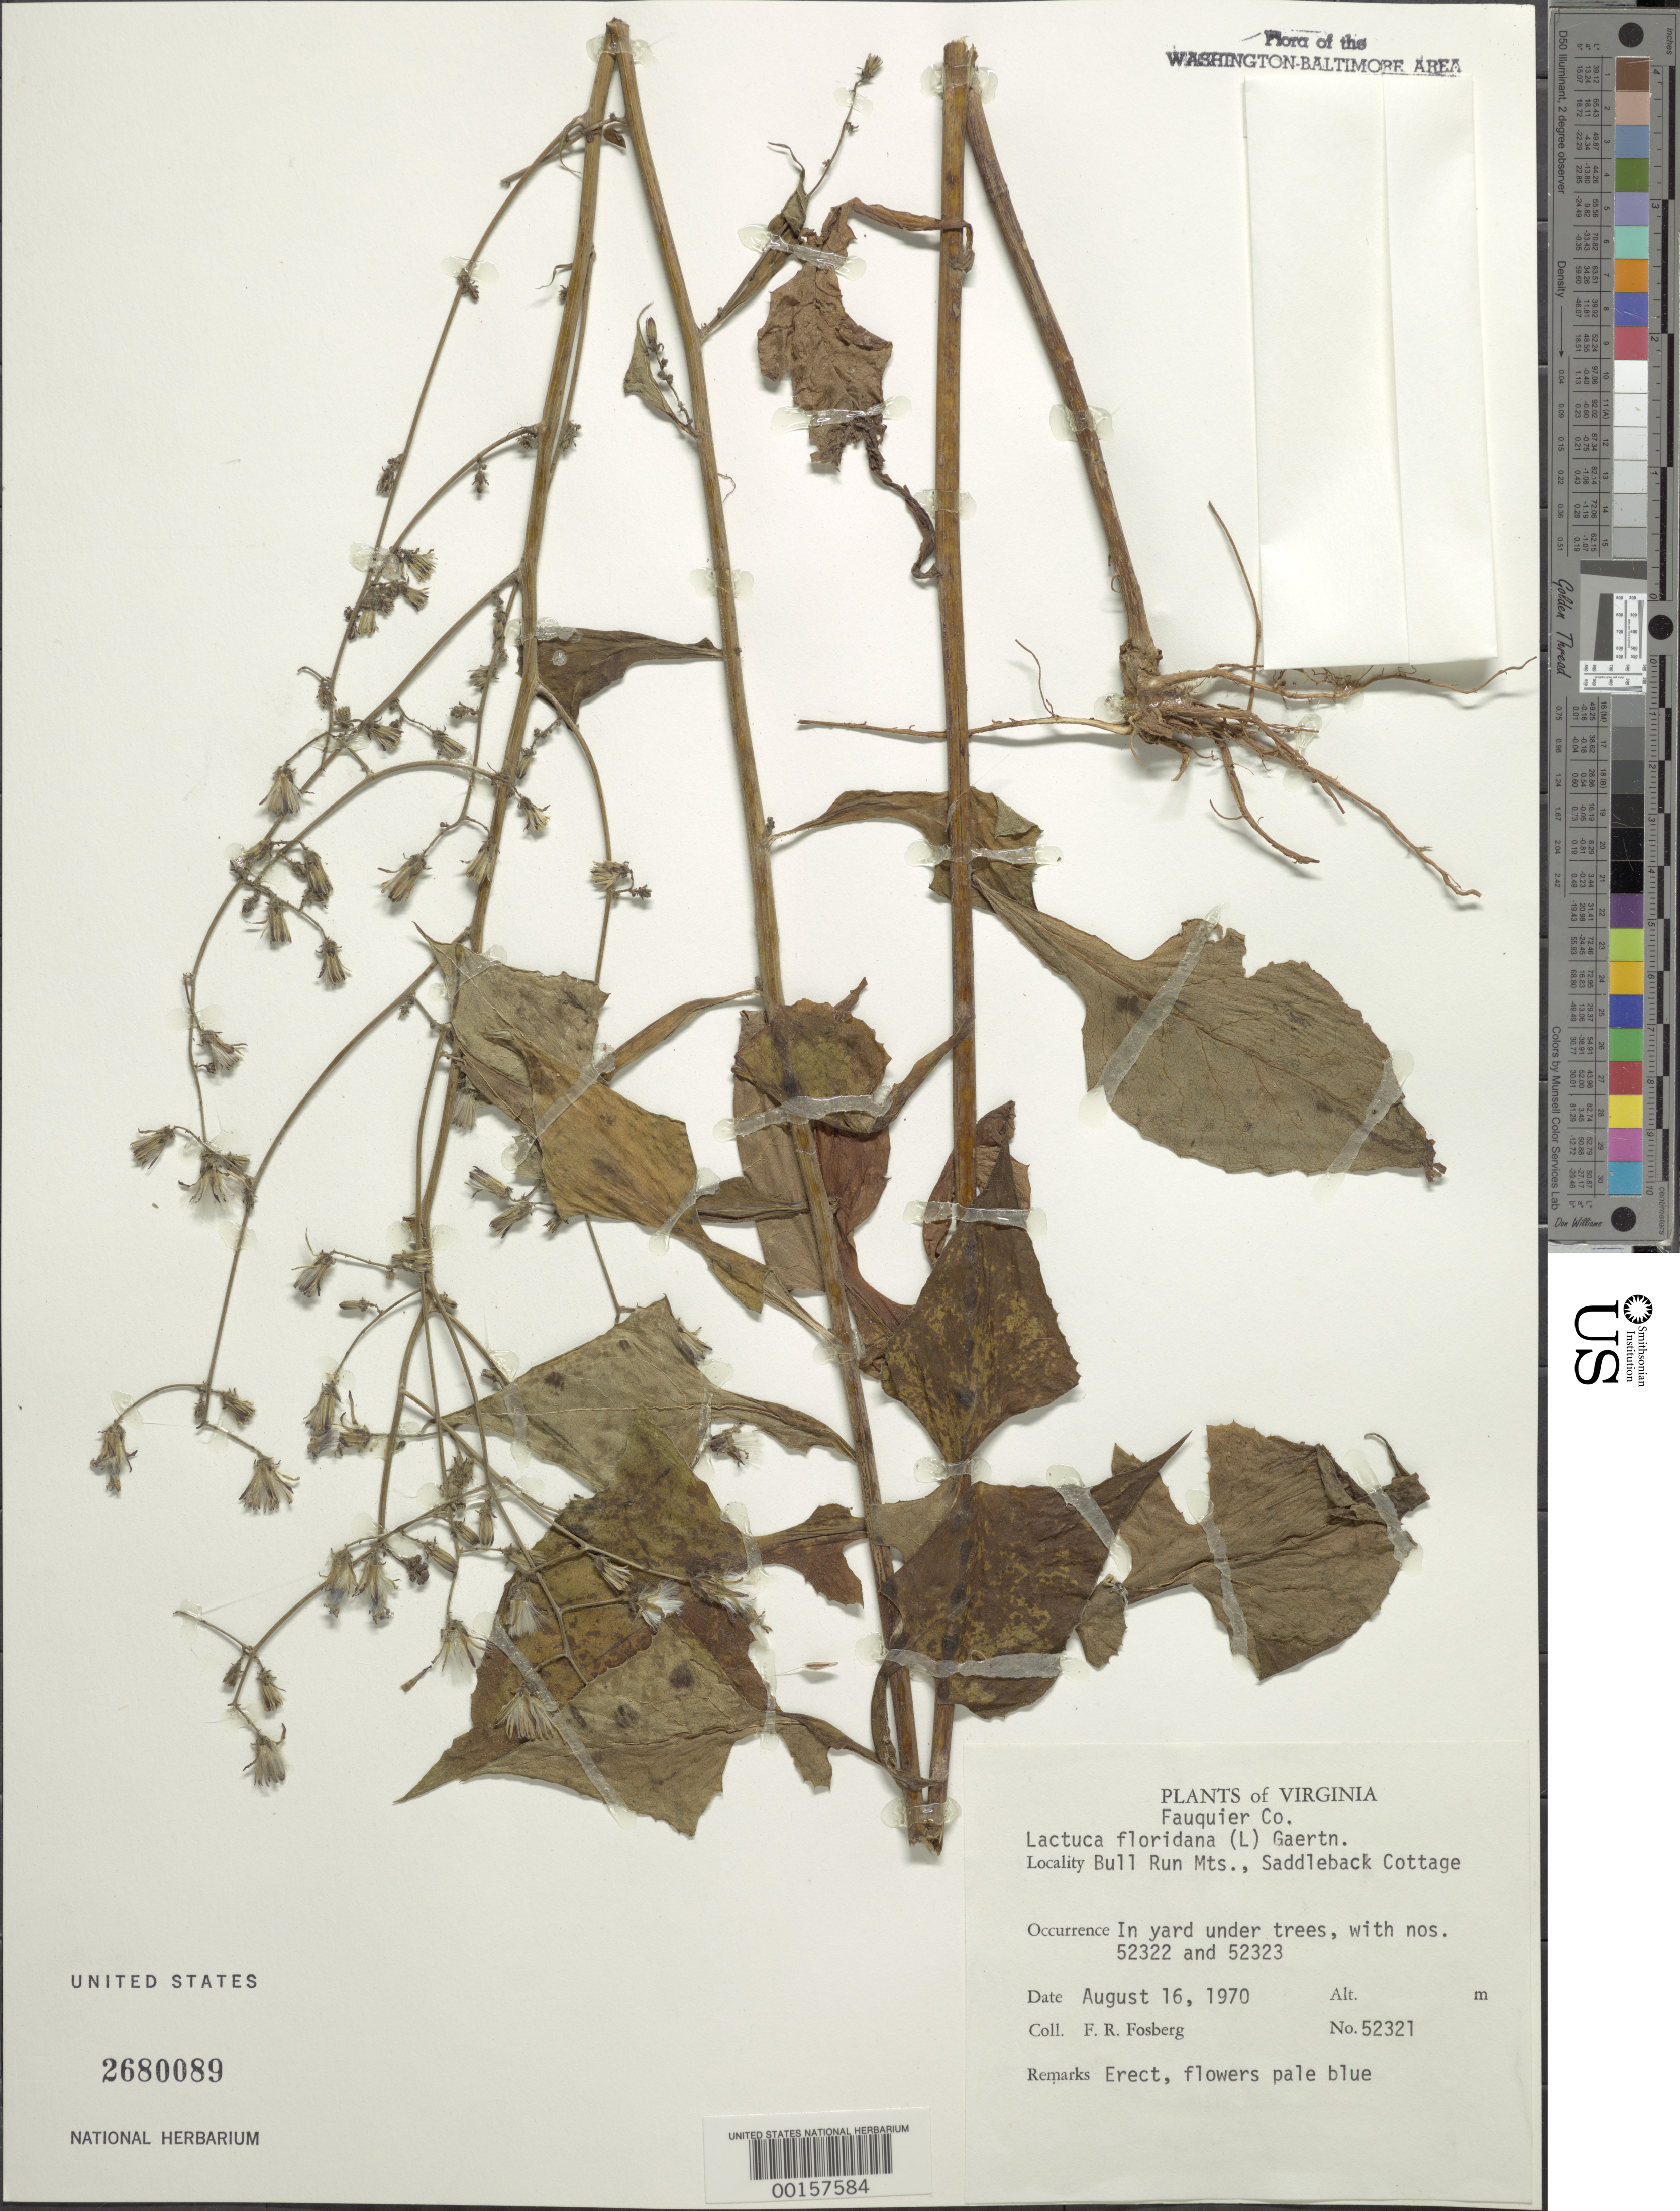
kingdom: Plantae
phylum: Tracheophyta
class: Magnoliopsida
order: Asterales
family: Asteraceae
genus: Lactuca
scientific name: Lactuca floridana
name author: (L.) Gaertn.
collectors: F. R. Fosberg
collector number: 52321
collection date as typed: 16 Aug 1970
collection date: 1970-08-16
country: United States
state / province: Virginia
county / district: Fauquier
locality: Saddleback Cottage Bull Run Mountains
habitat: Yard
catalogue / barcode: US 2680089